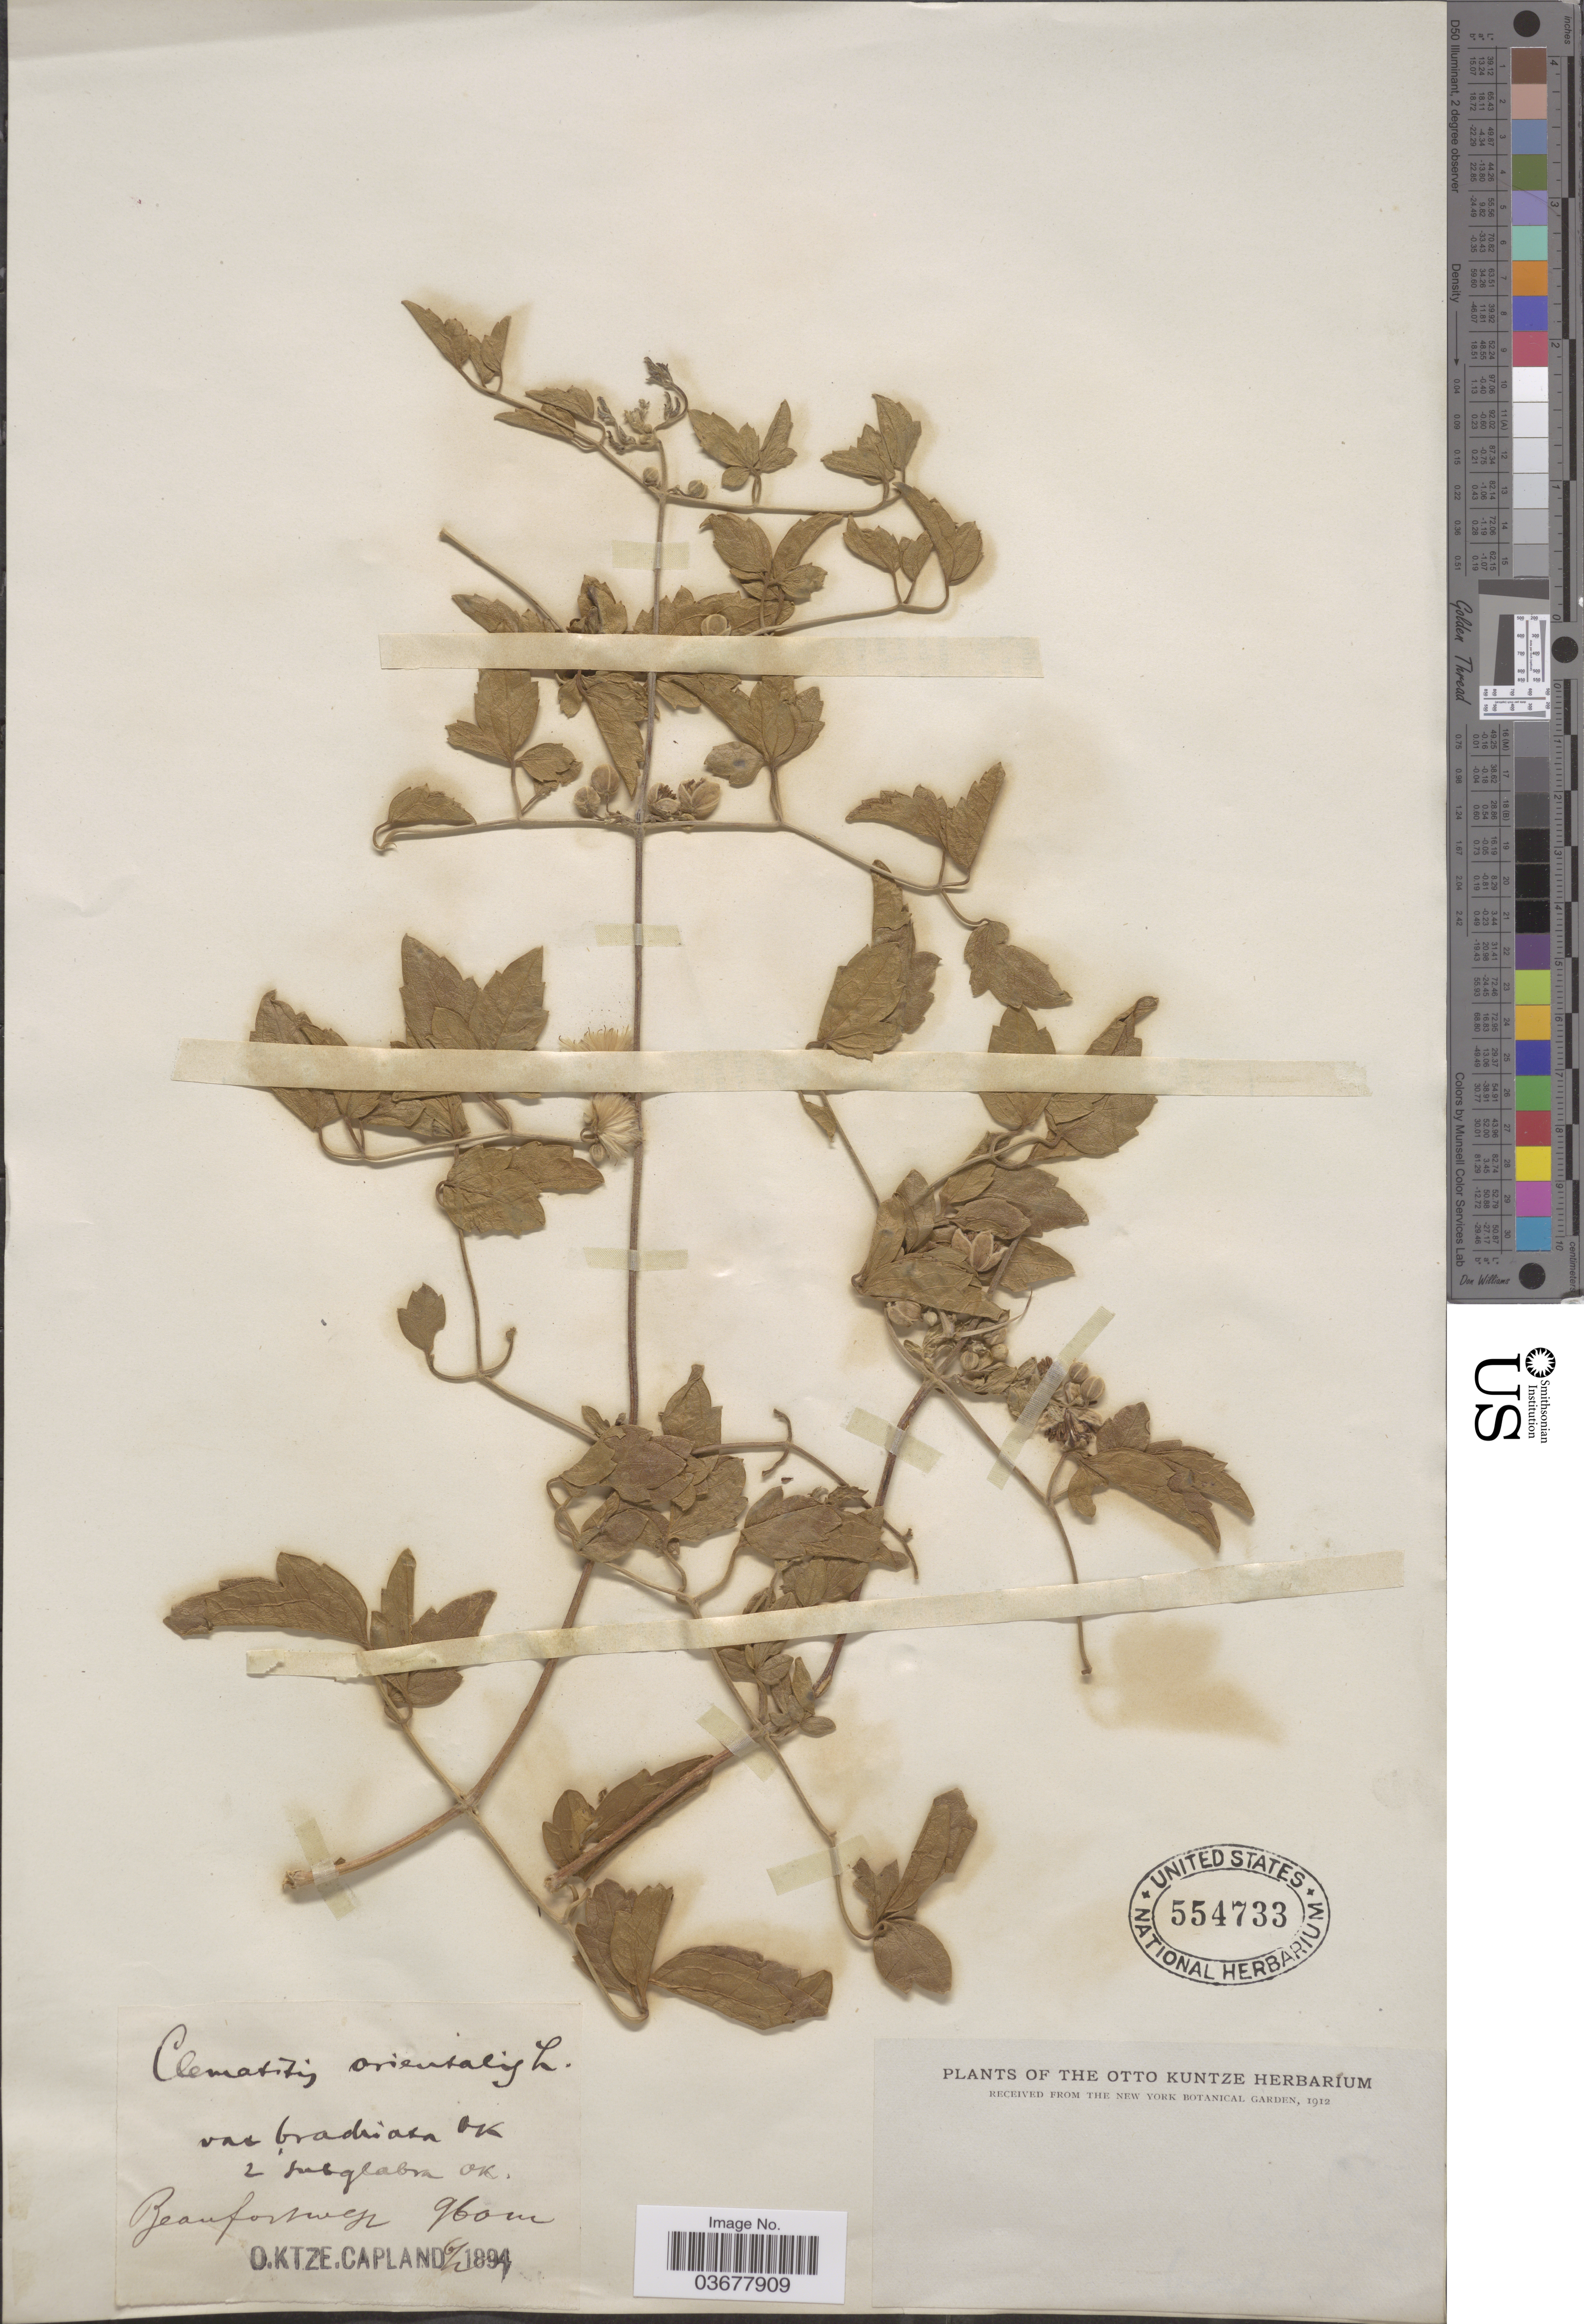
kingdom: Plantae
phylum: Tracheophyta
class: Magnoliopsida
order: Ranunculales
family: Ranunculaceae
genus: Clematis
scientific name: Clematis orientalis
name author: L.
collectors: C.E.O. Kuntze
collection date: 1894-02-06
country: South Africa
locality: Beaufortwest.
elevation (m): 960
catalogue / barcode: US 554733